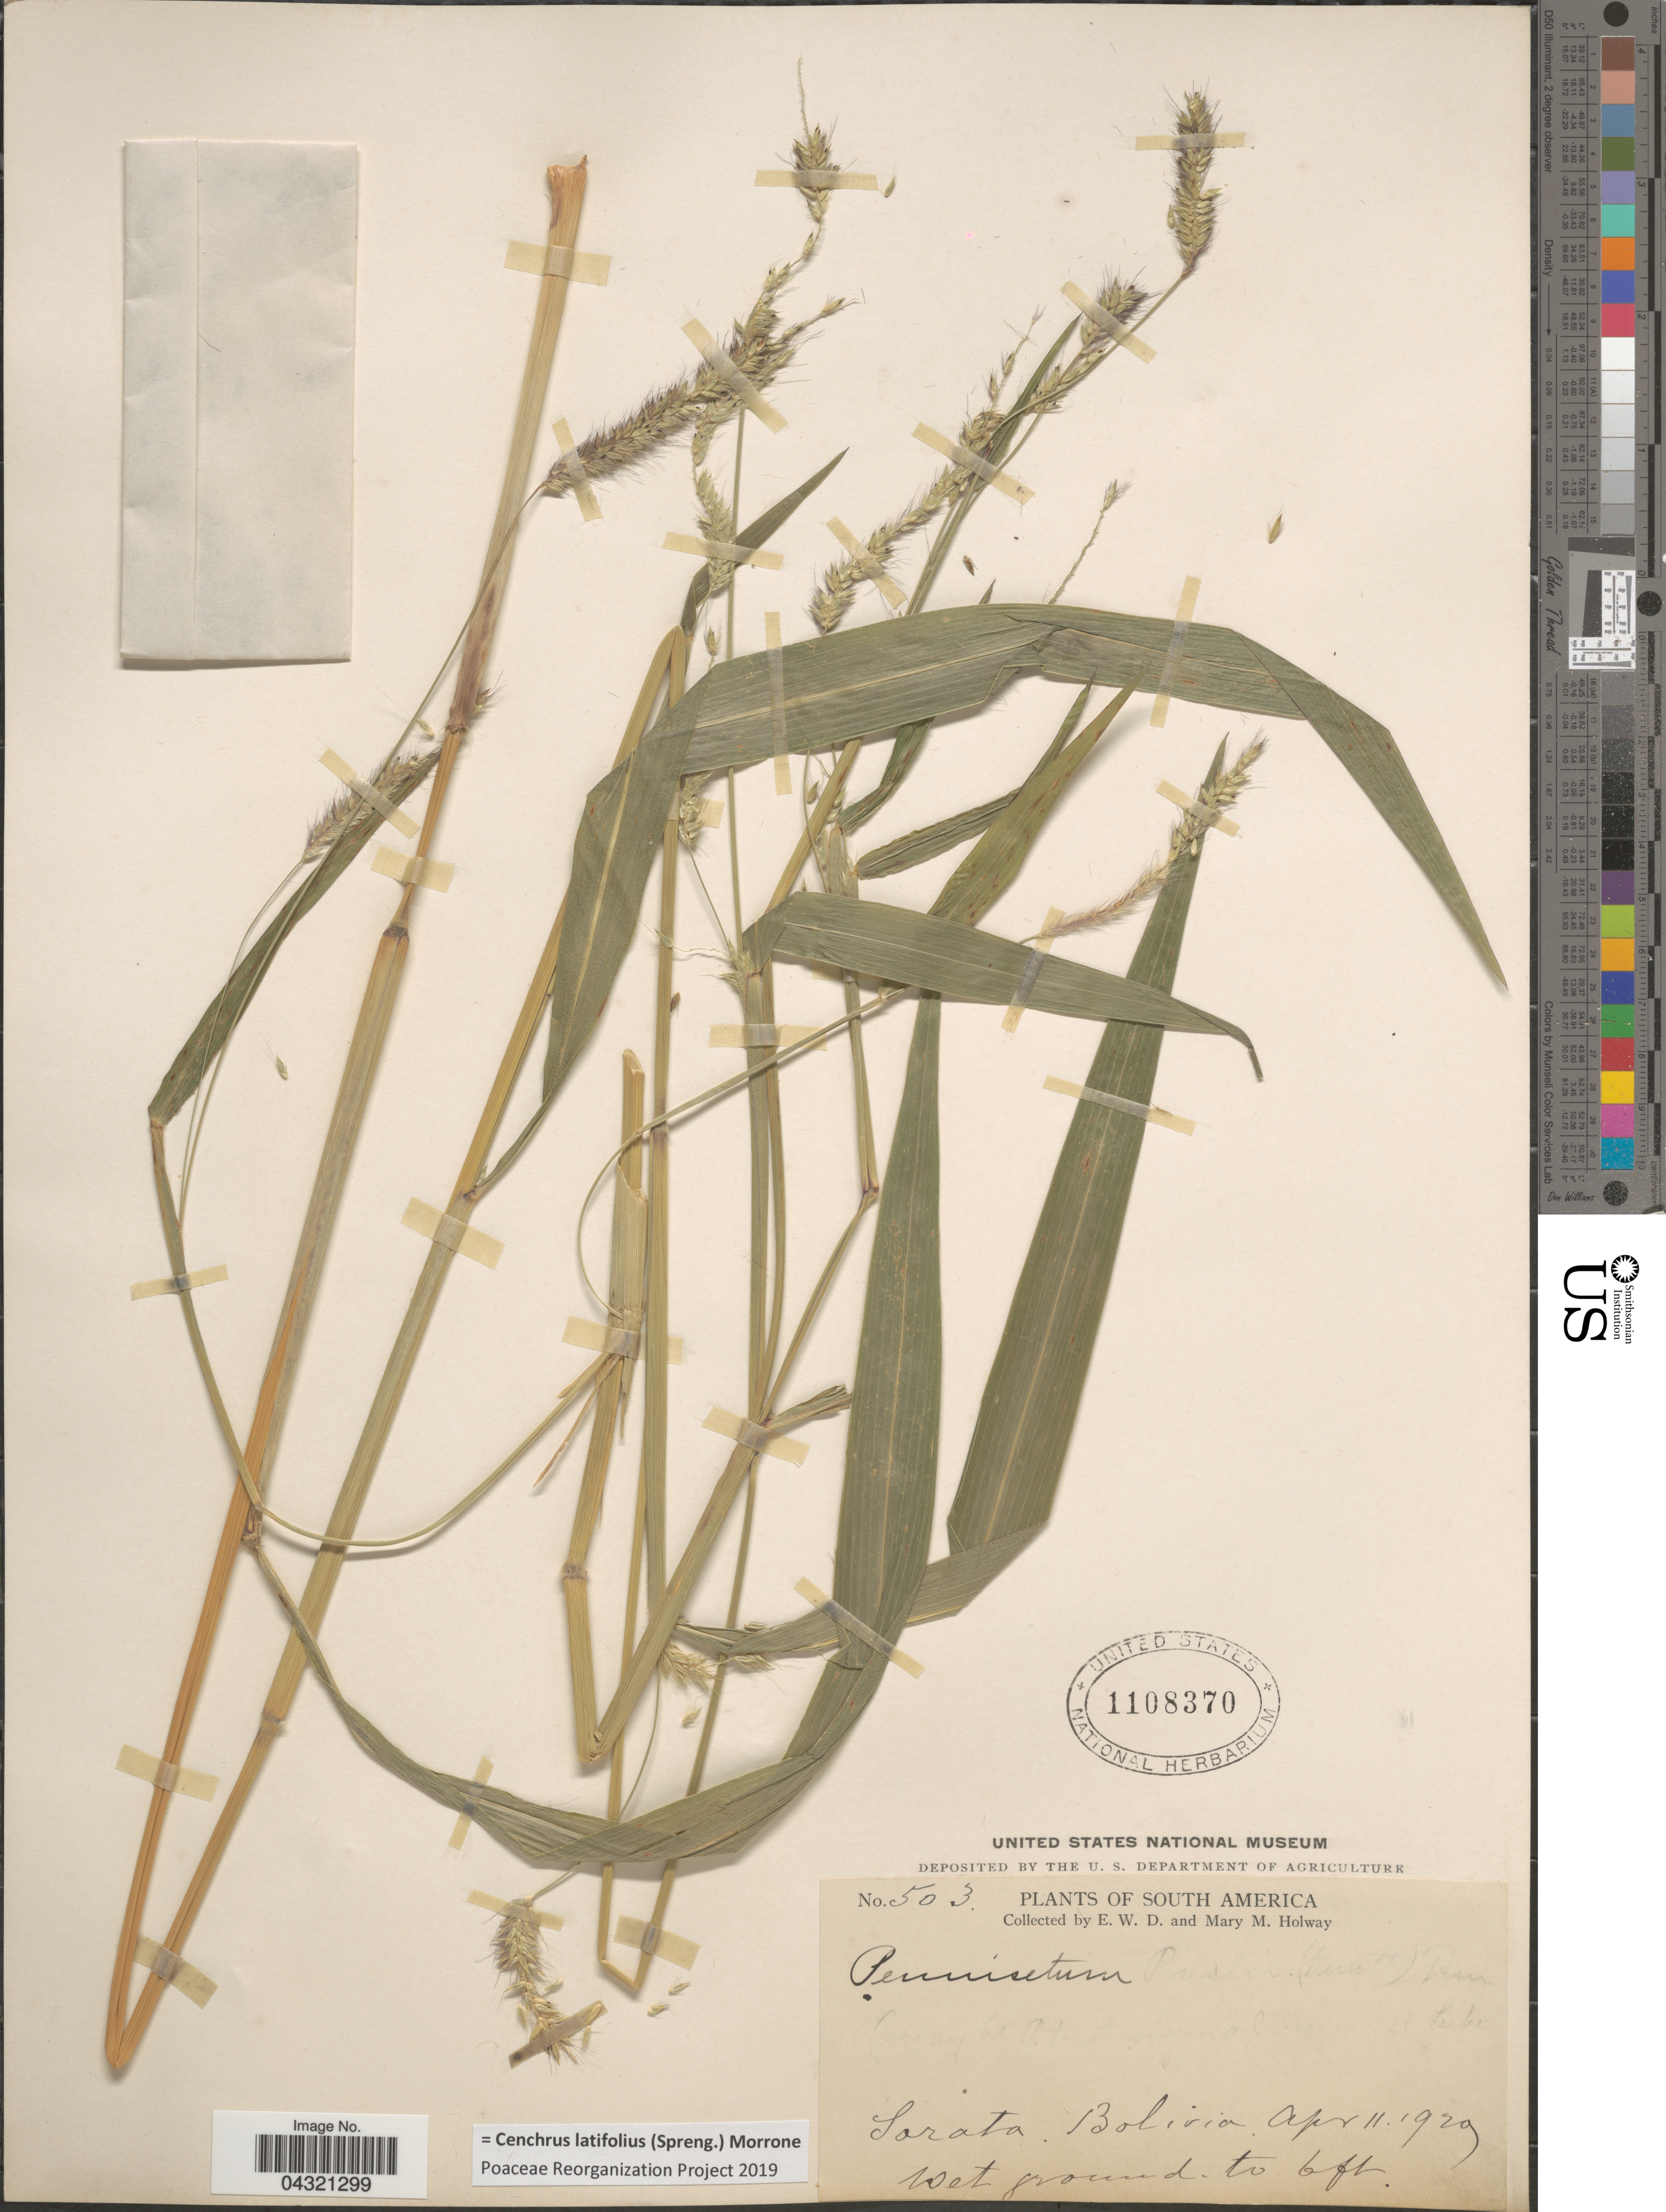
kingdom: Plantae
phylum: Tracheophyta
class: Liliopsida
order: Poales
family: Poaceae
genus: Cenchrus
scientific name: Cenchrus latifolius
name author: (Spreng.) Morrone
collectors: E. W. D. Holway & M. M. Holway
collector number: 503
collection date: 1929-04-11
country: Bolivia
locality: Sorata.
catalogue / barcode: US 1108370